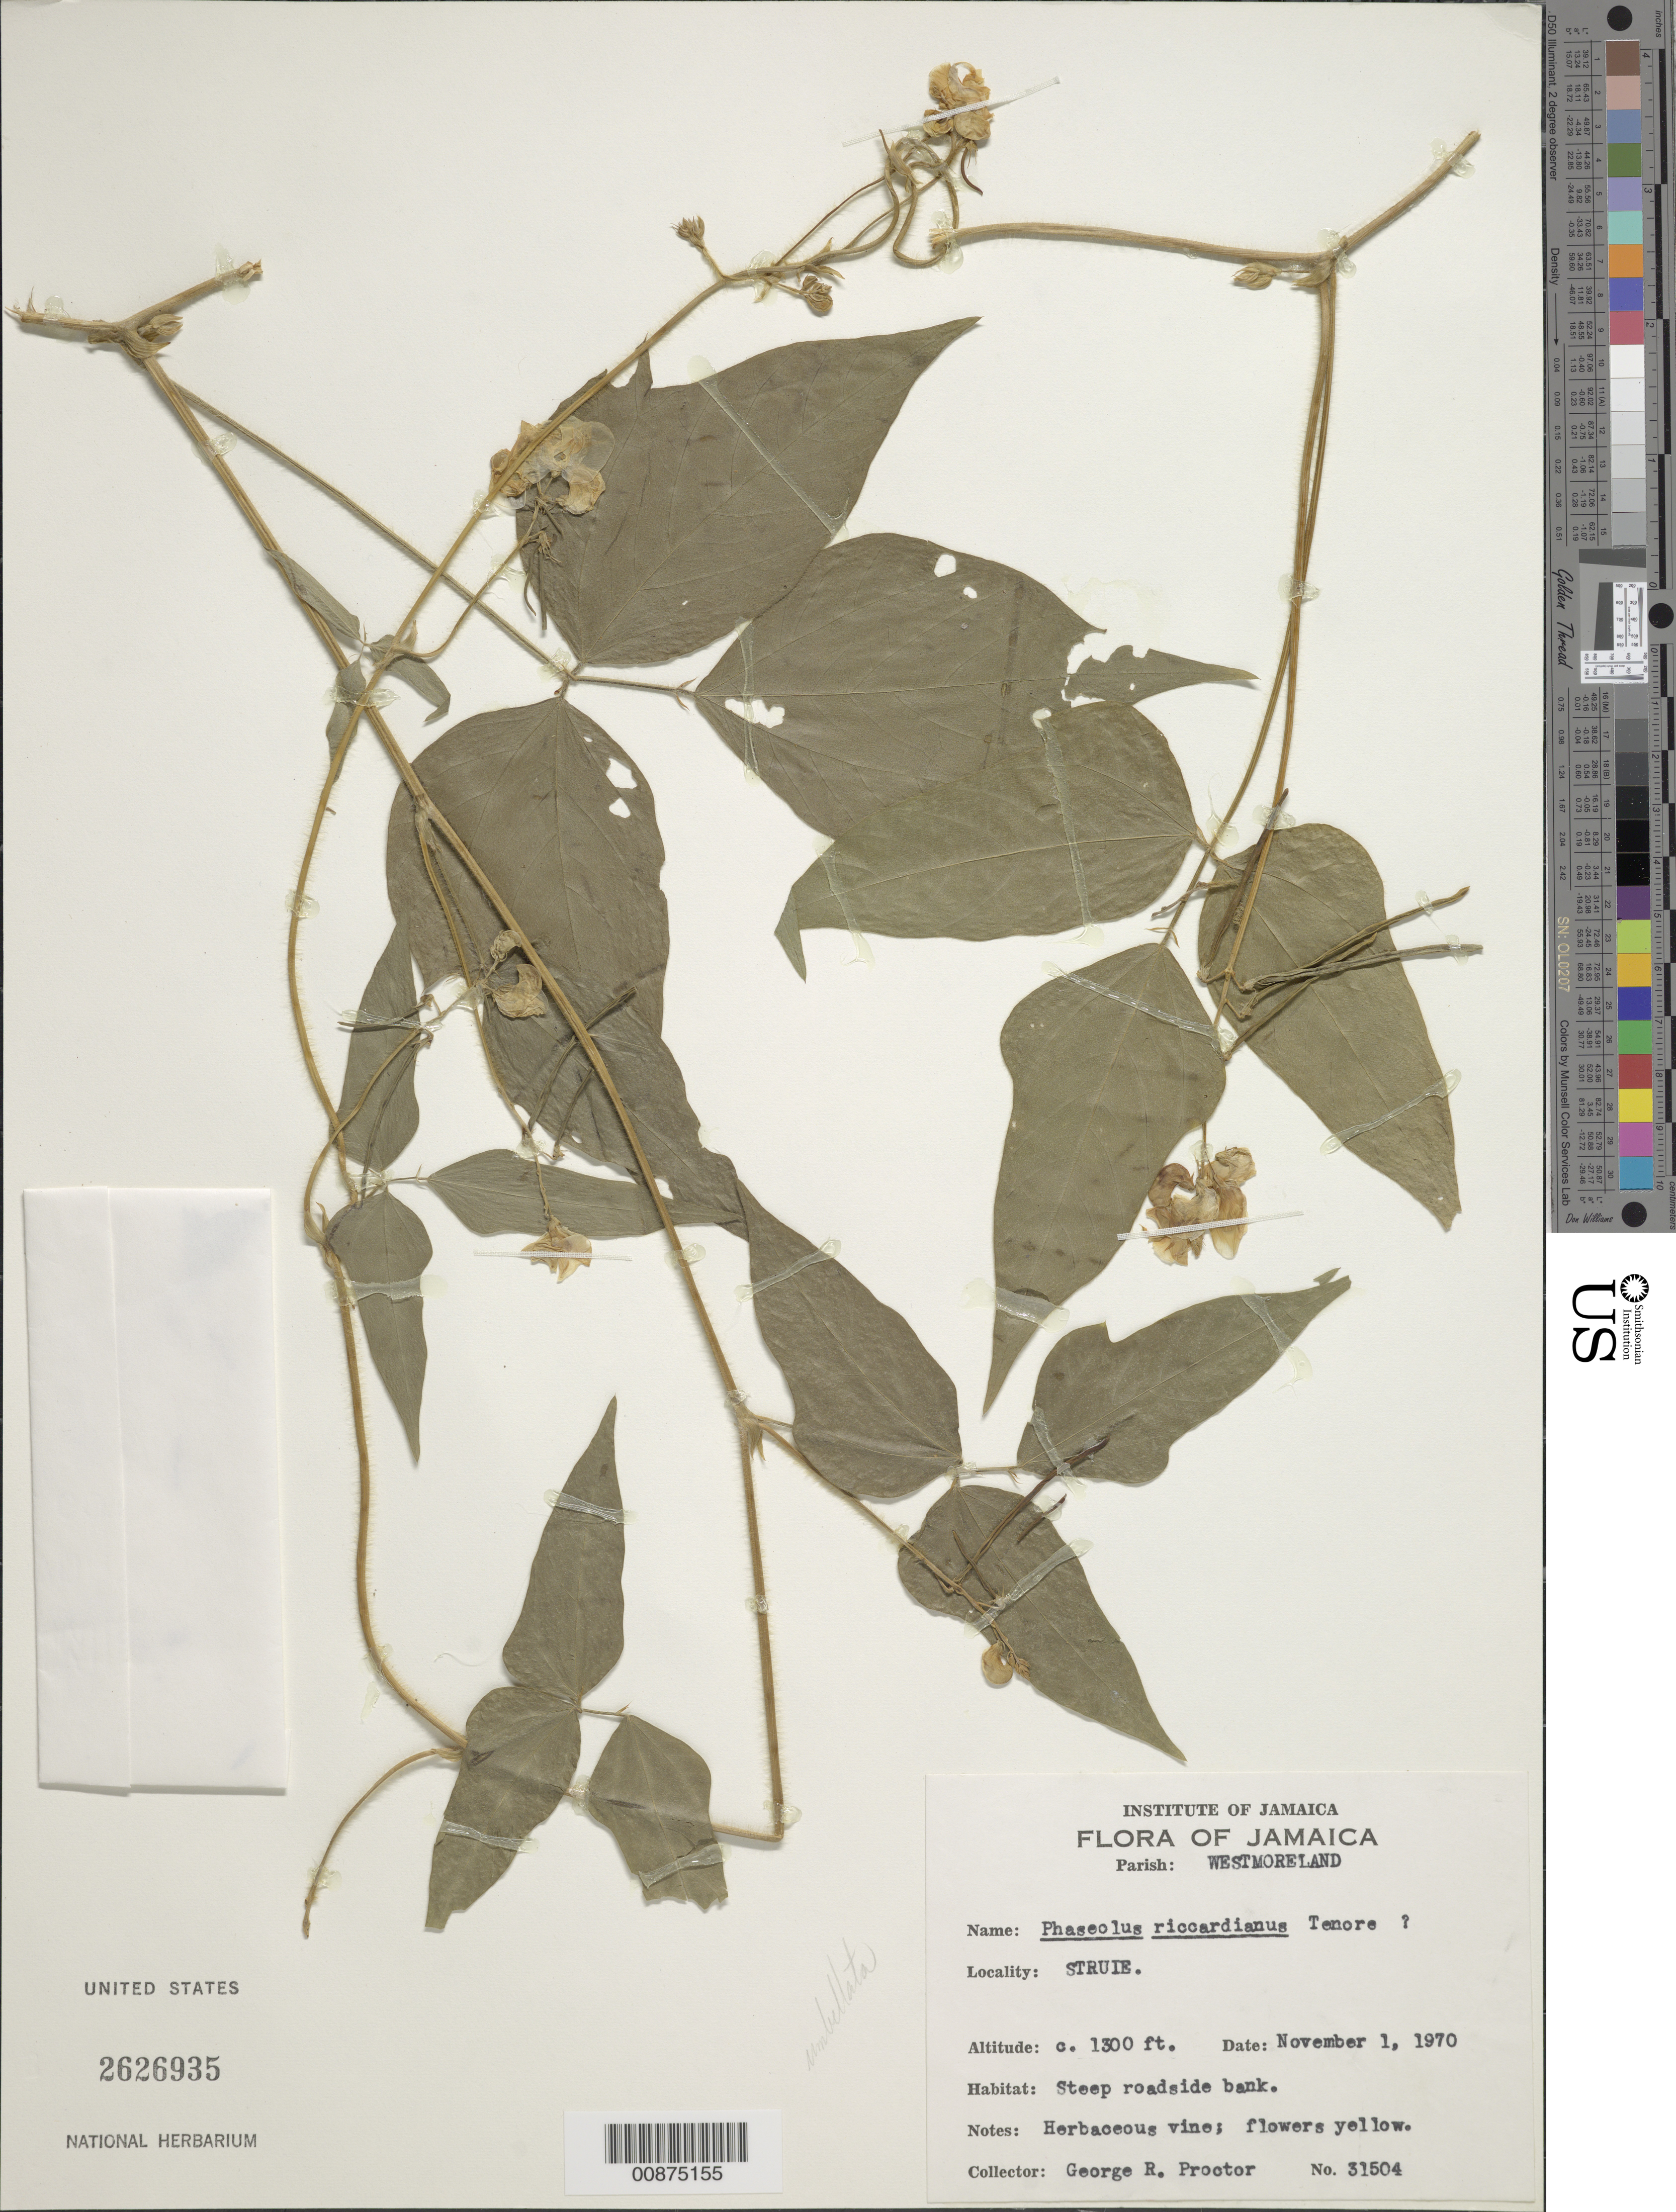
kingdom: Plantae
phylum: Tracheophyta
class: Magnoliopsida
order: Fabales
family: Fabaceae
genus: Phaseolus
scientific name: Phaseolus ricciardianus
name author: Ten.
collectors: G. R. Proctor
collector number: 31504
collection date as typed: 01 Nov 1970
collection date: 1970-11-01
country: Jamaica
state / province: Westmoreland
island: Jamaica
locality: Struie.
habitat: Steep roadside bank.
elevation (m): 396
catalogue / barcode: US 2626935